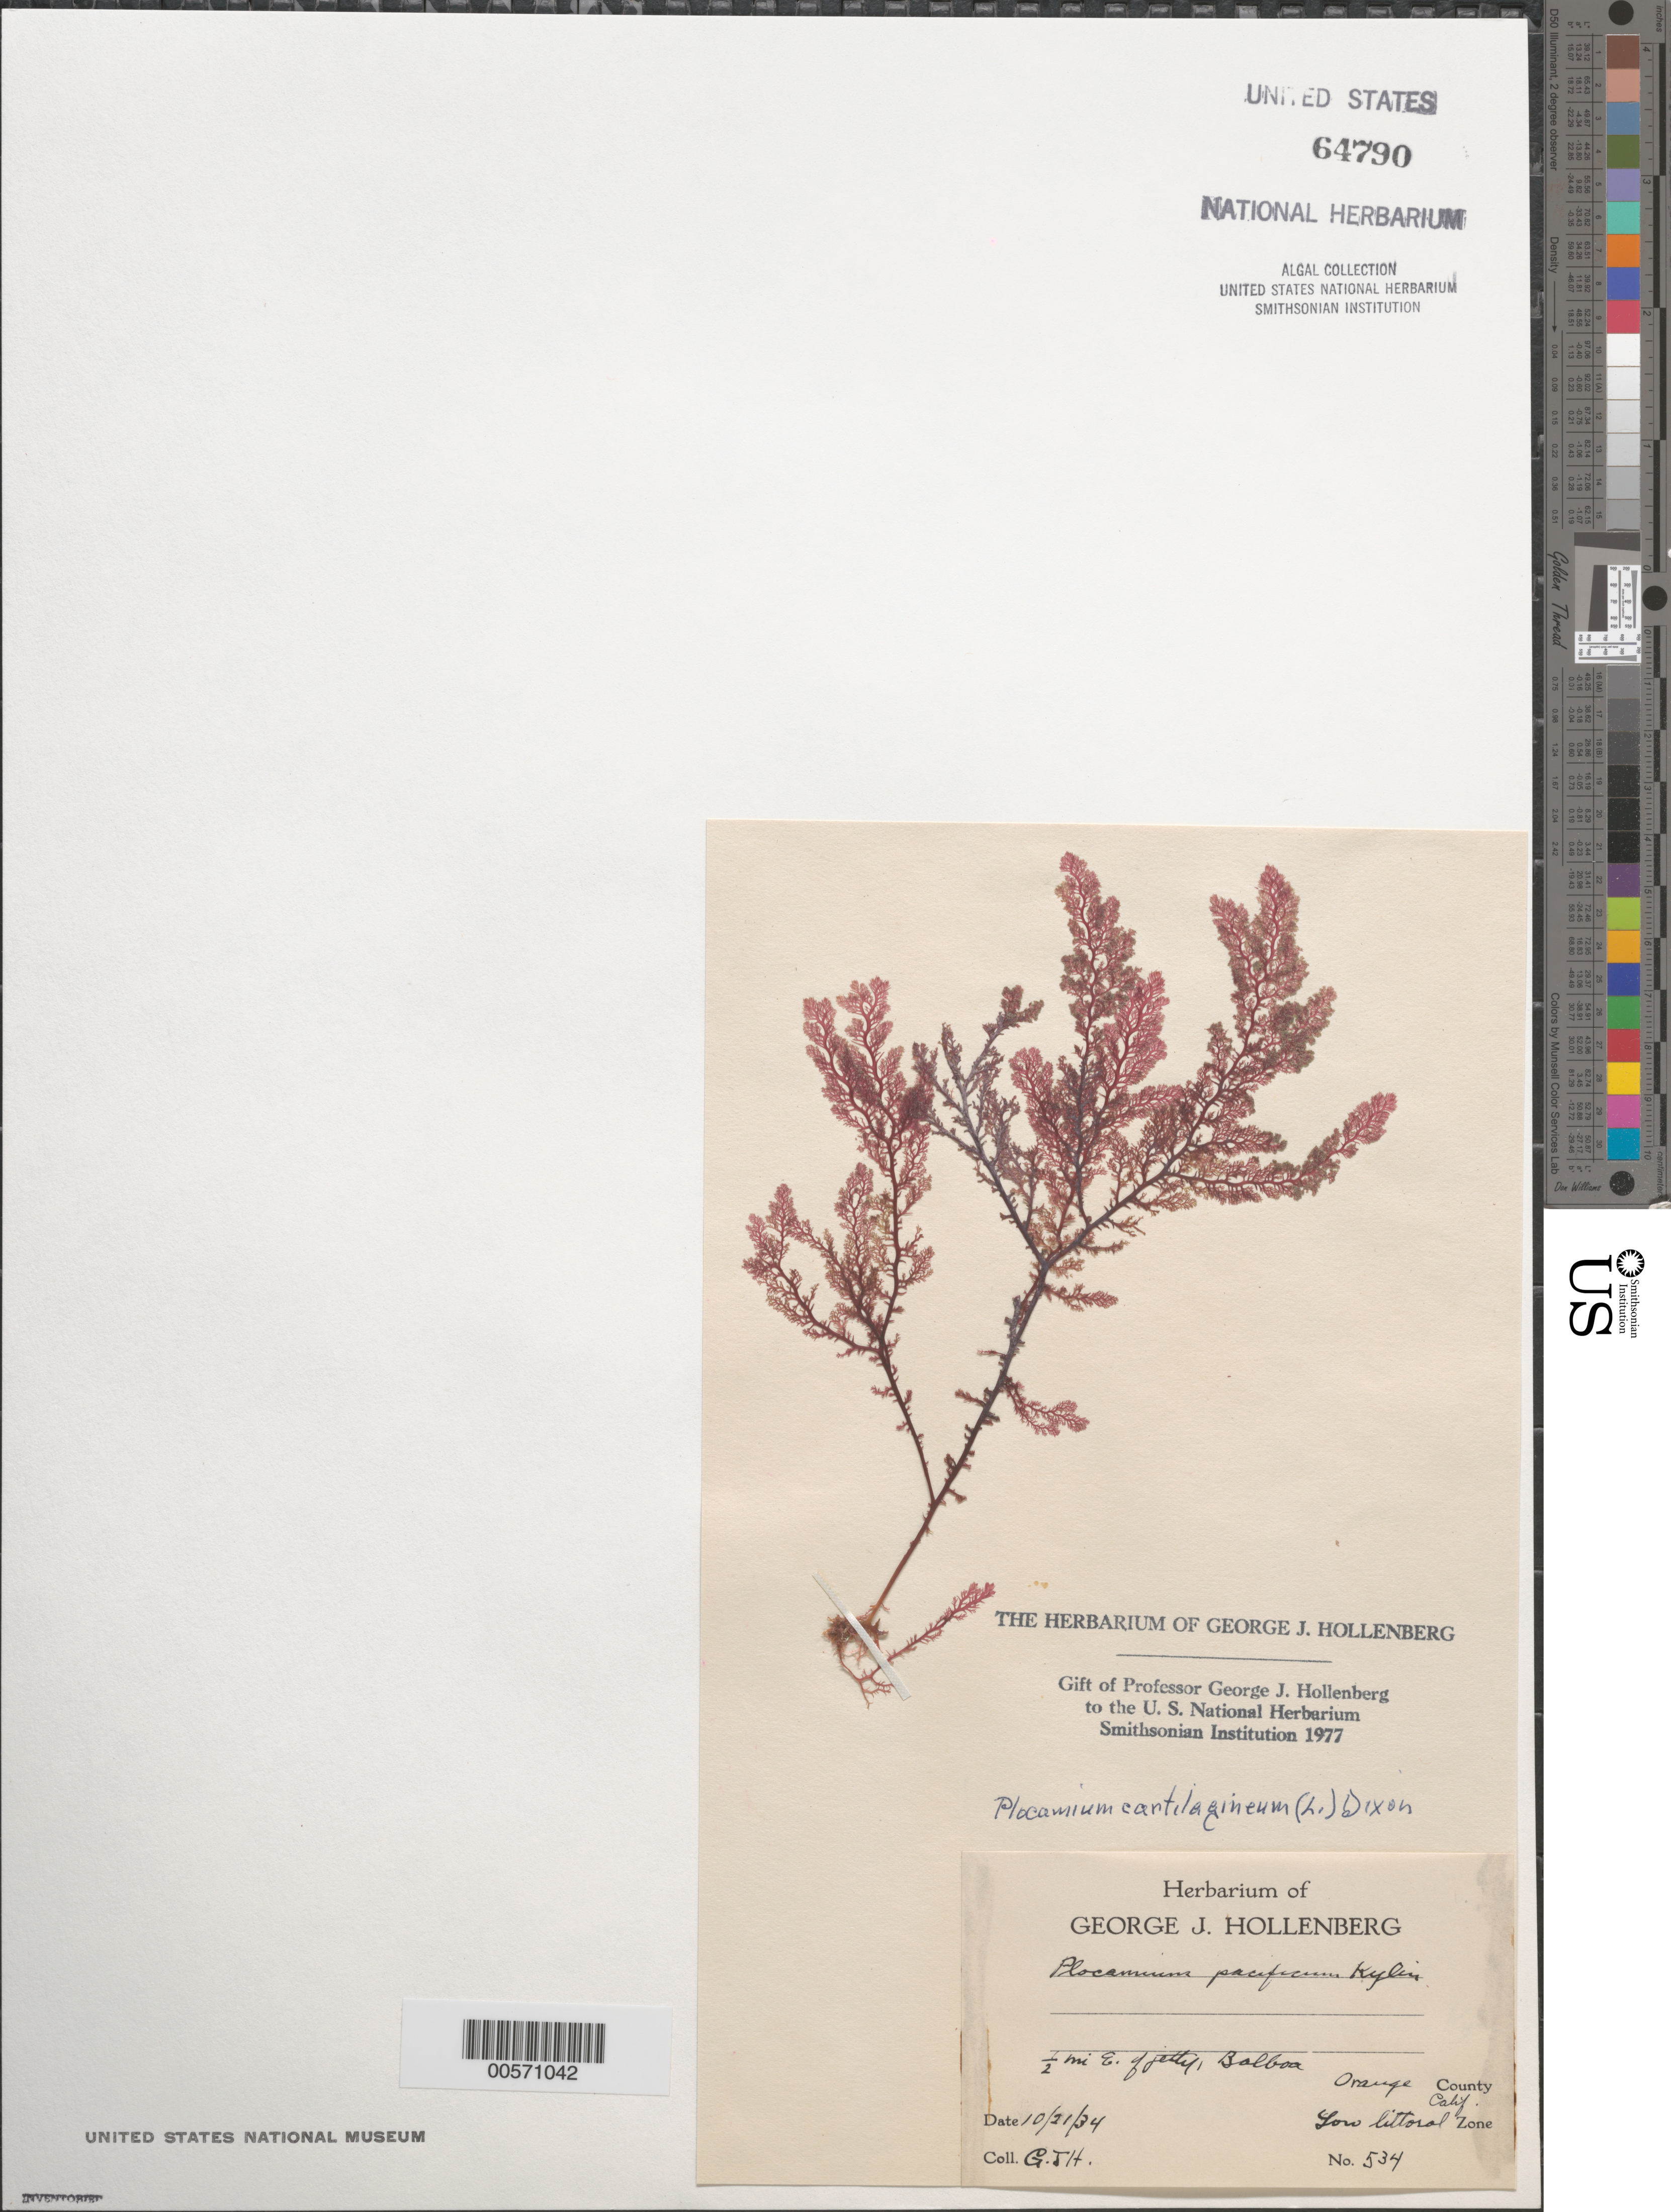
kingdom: Plantae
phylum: Rhodophyta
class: Florideophyceae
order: Plocamiales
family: Plocamiaceae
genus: Plocamium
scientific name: Plocamium cartilagineum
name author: (L.) P.S. Dixon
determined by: Hollenberg, George J.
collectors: G. Hollenberg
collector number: GJH 534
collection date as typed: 21 Oct 1934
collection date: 1934-10-21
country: United States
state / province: California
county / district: Orange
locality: Balboa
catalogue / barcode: US 64790